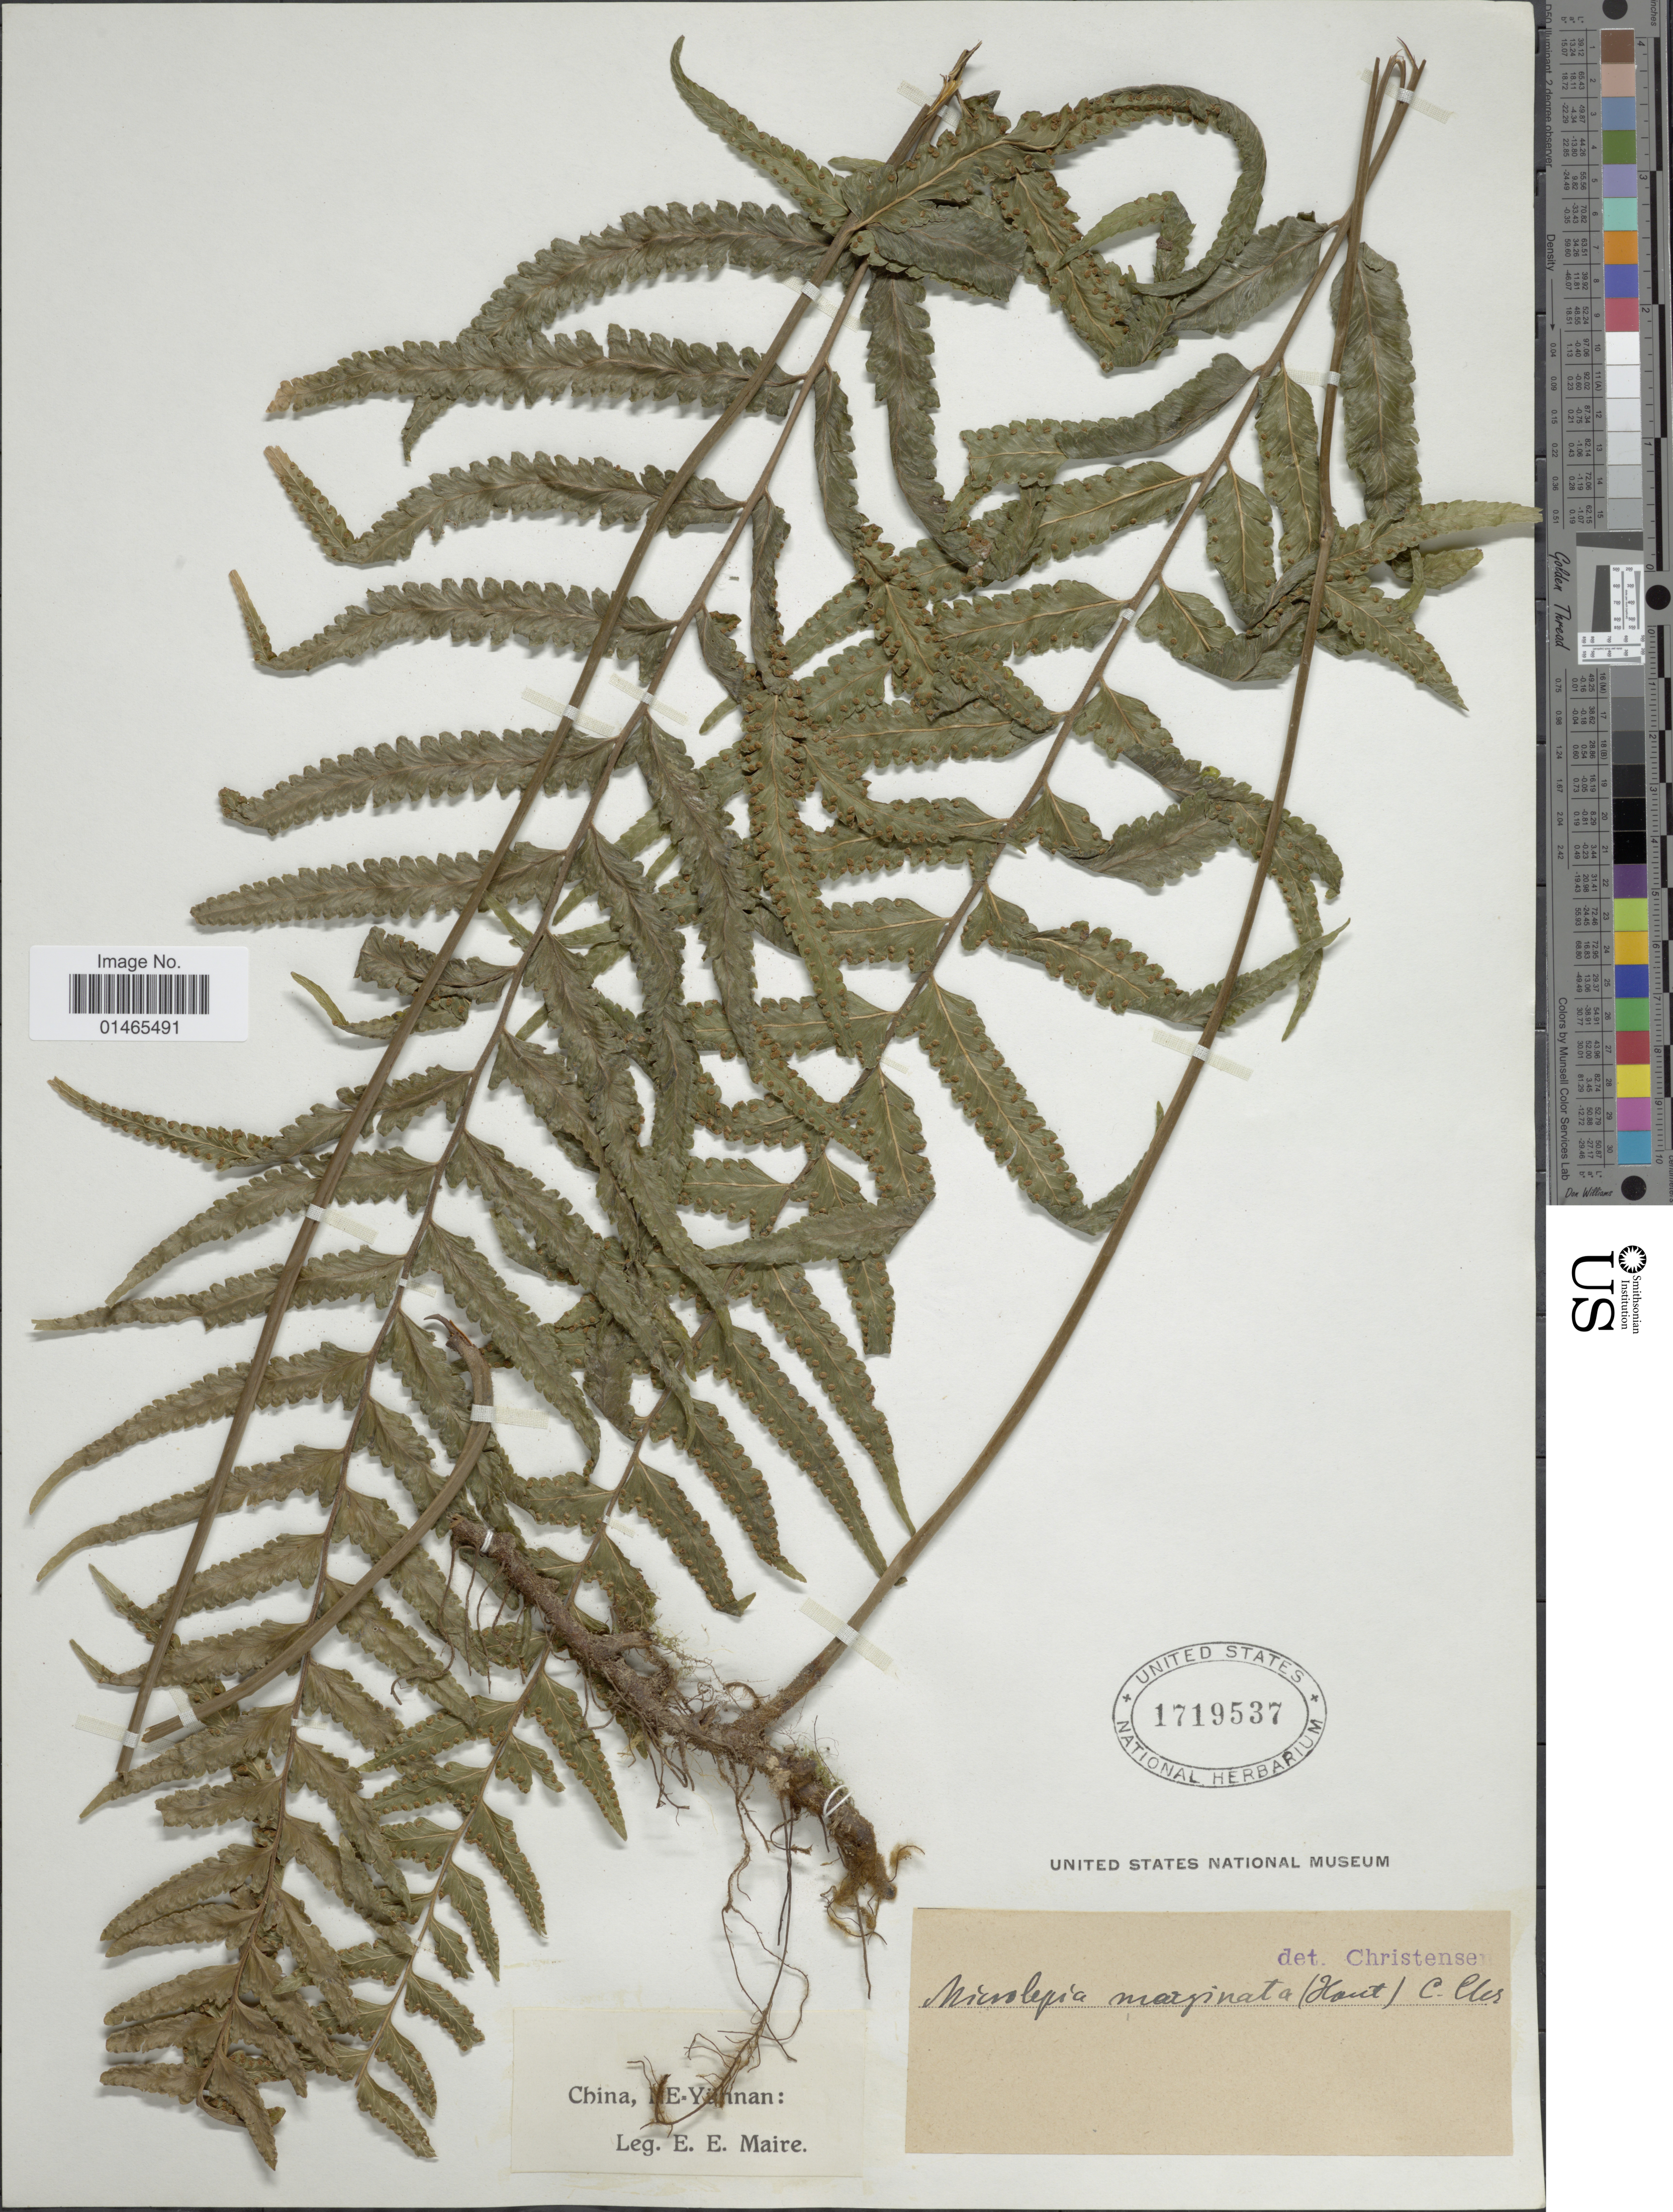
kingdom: Plantae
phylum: Tracheophyta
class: Polypodiopsida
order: Polypodiales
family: Dennstaedtiaceae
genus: Microlepia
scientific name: Microlepia marginata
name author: (Houtt.) C. Chr.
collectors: E. E. Maire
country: China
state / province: Yunnan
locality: NE-Yunnan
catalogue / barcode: US 1719537